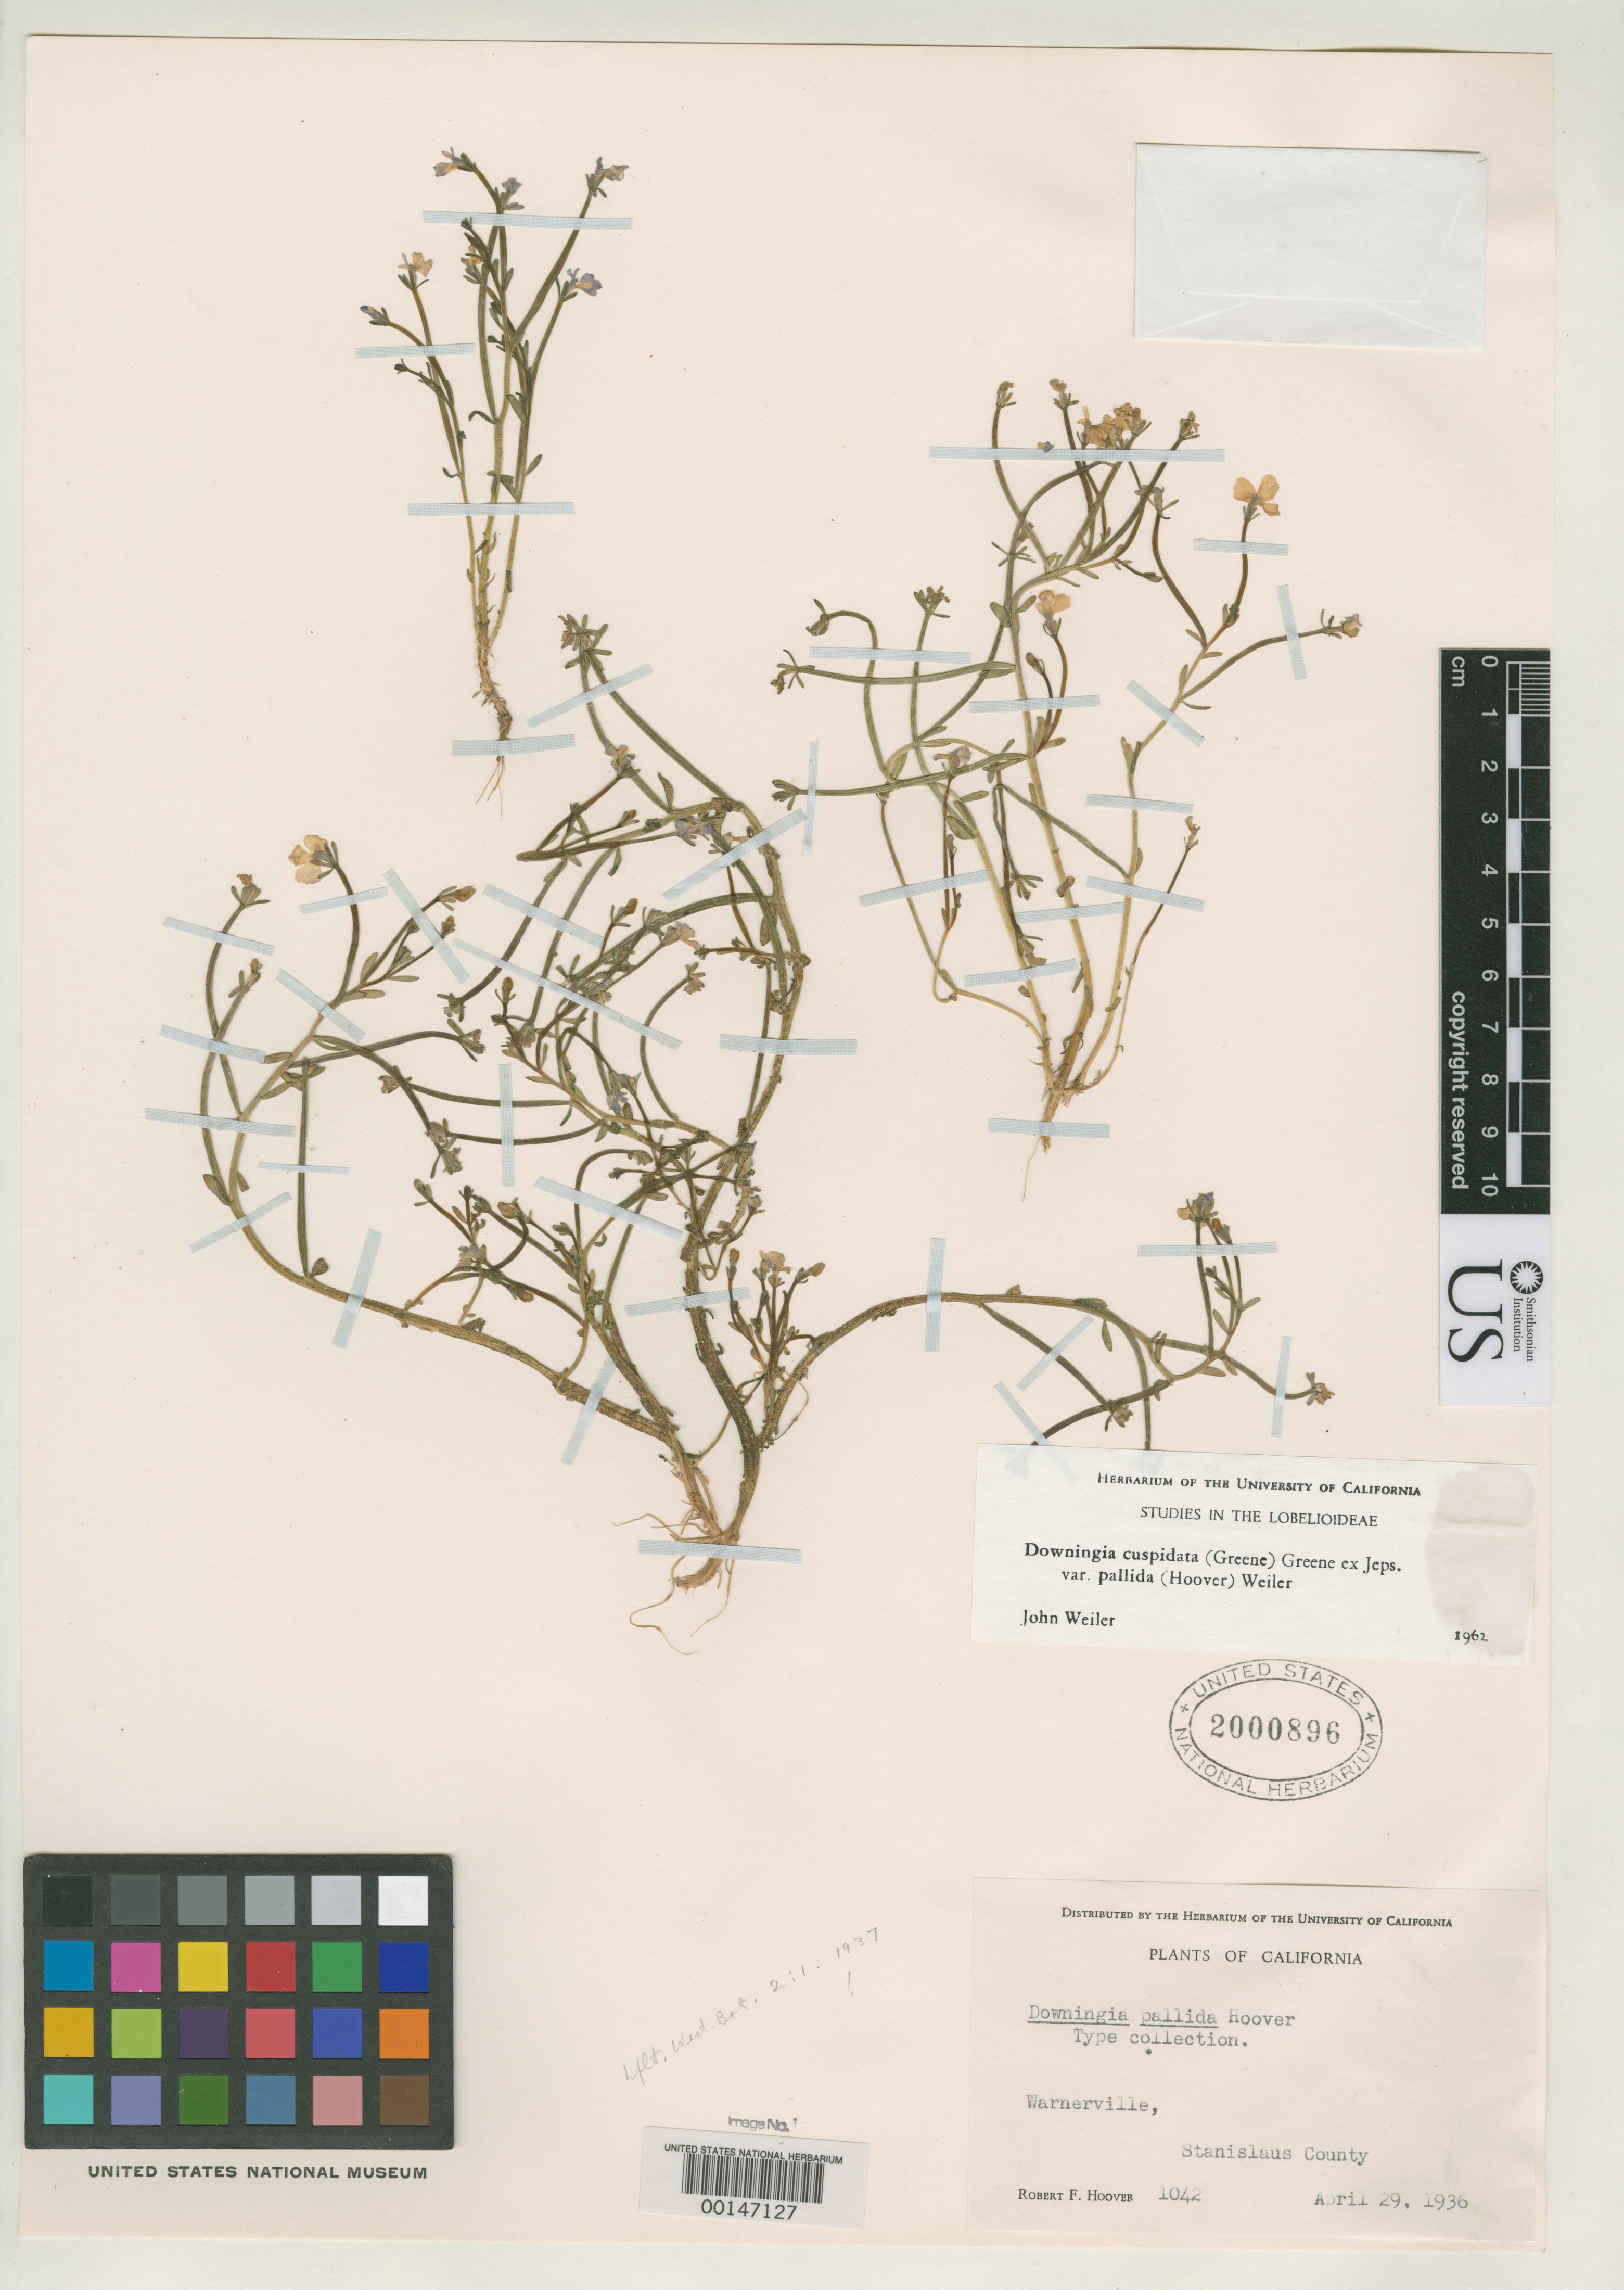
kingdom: Plantae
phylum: Tracheophyta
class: Magnoliopsida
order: Asterales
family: Campanulaceae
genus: Downingia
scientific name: Downingia pallida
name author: Hoover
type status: Isotype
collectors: R. F. Hoover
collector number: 1042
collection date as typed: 29 Apr 1936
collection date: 1936-04-29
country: United States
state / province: California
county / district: Stanislaus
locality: Warnerville.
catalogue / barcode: US 2000896